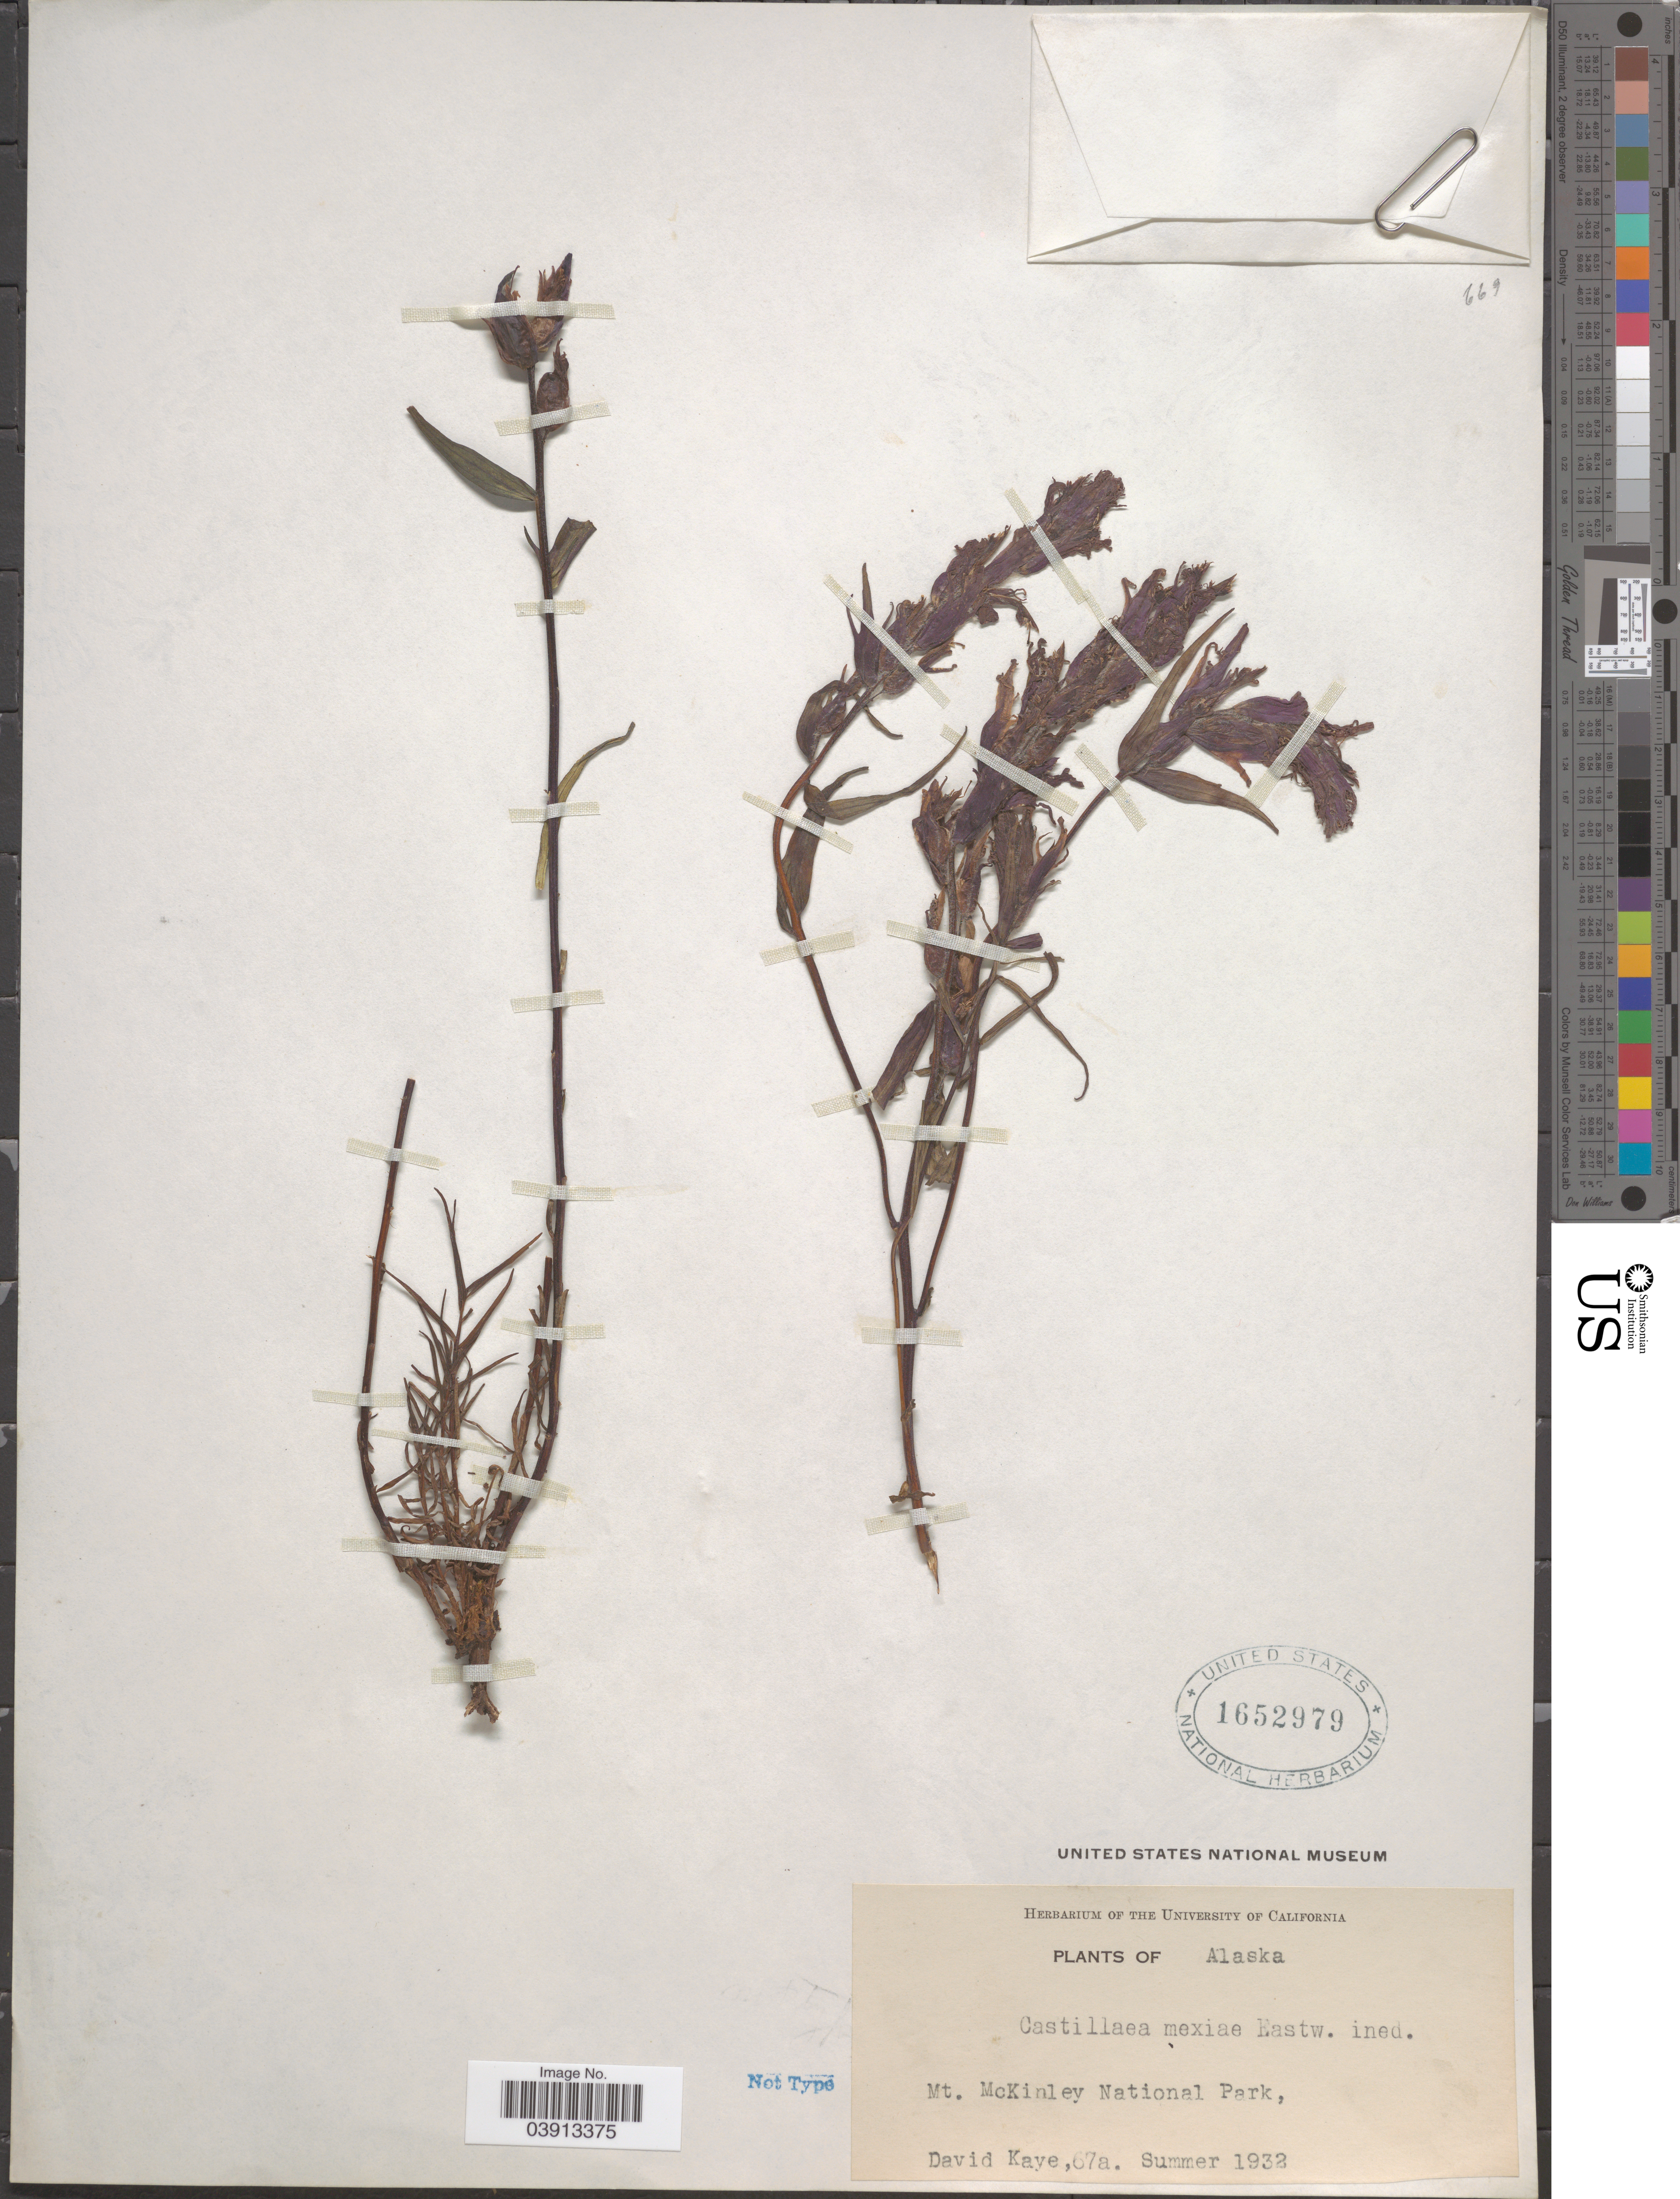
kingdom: Plantae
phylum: Tracheophyta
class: Magnoliopsida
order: Lamiales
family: Orobanchaceae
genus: Castilleja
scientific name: Castilleja pallida subsp. mexiae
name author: Pennell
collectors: D. Kaye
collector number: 67a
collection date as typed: Summer 1932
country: United States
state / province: Alaska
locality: Mt. McKinley National Park.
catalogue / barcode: US 1652979